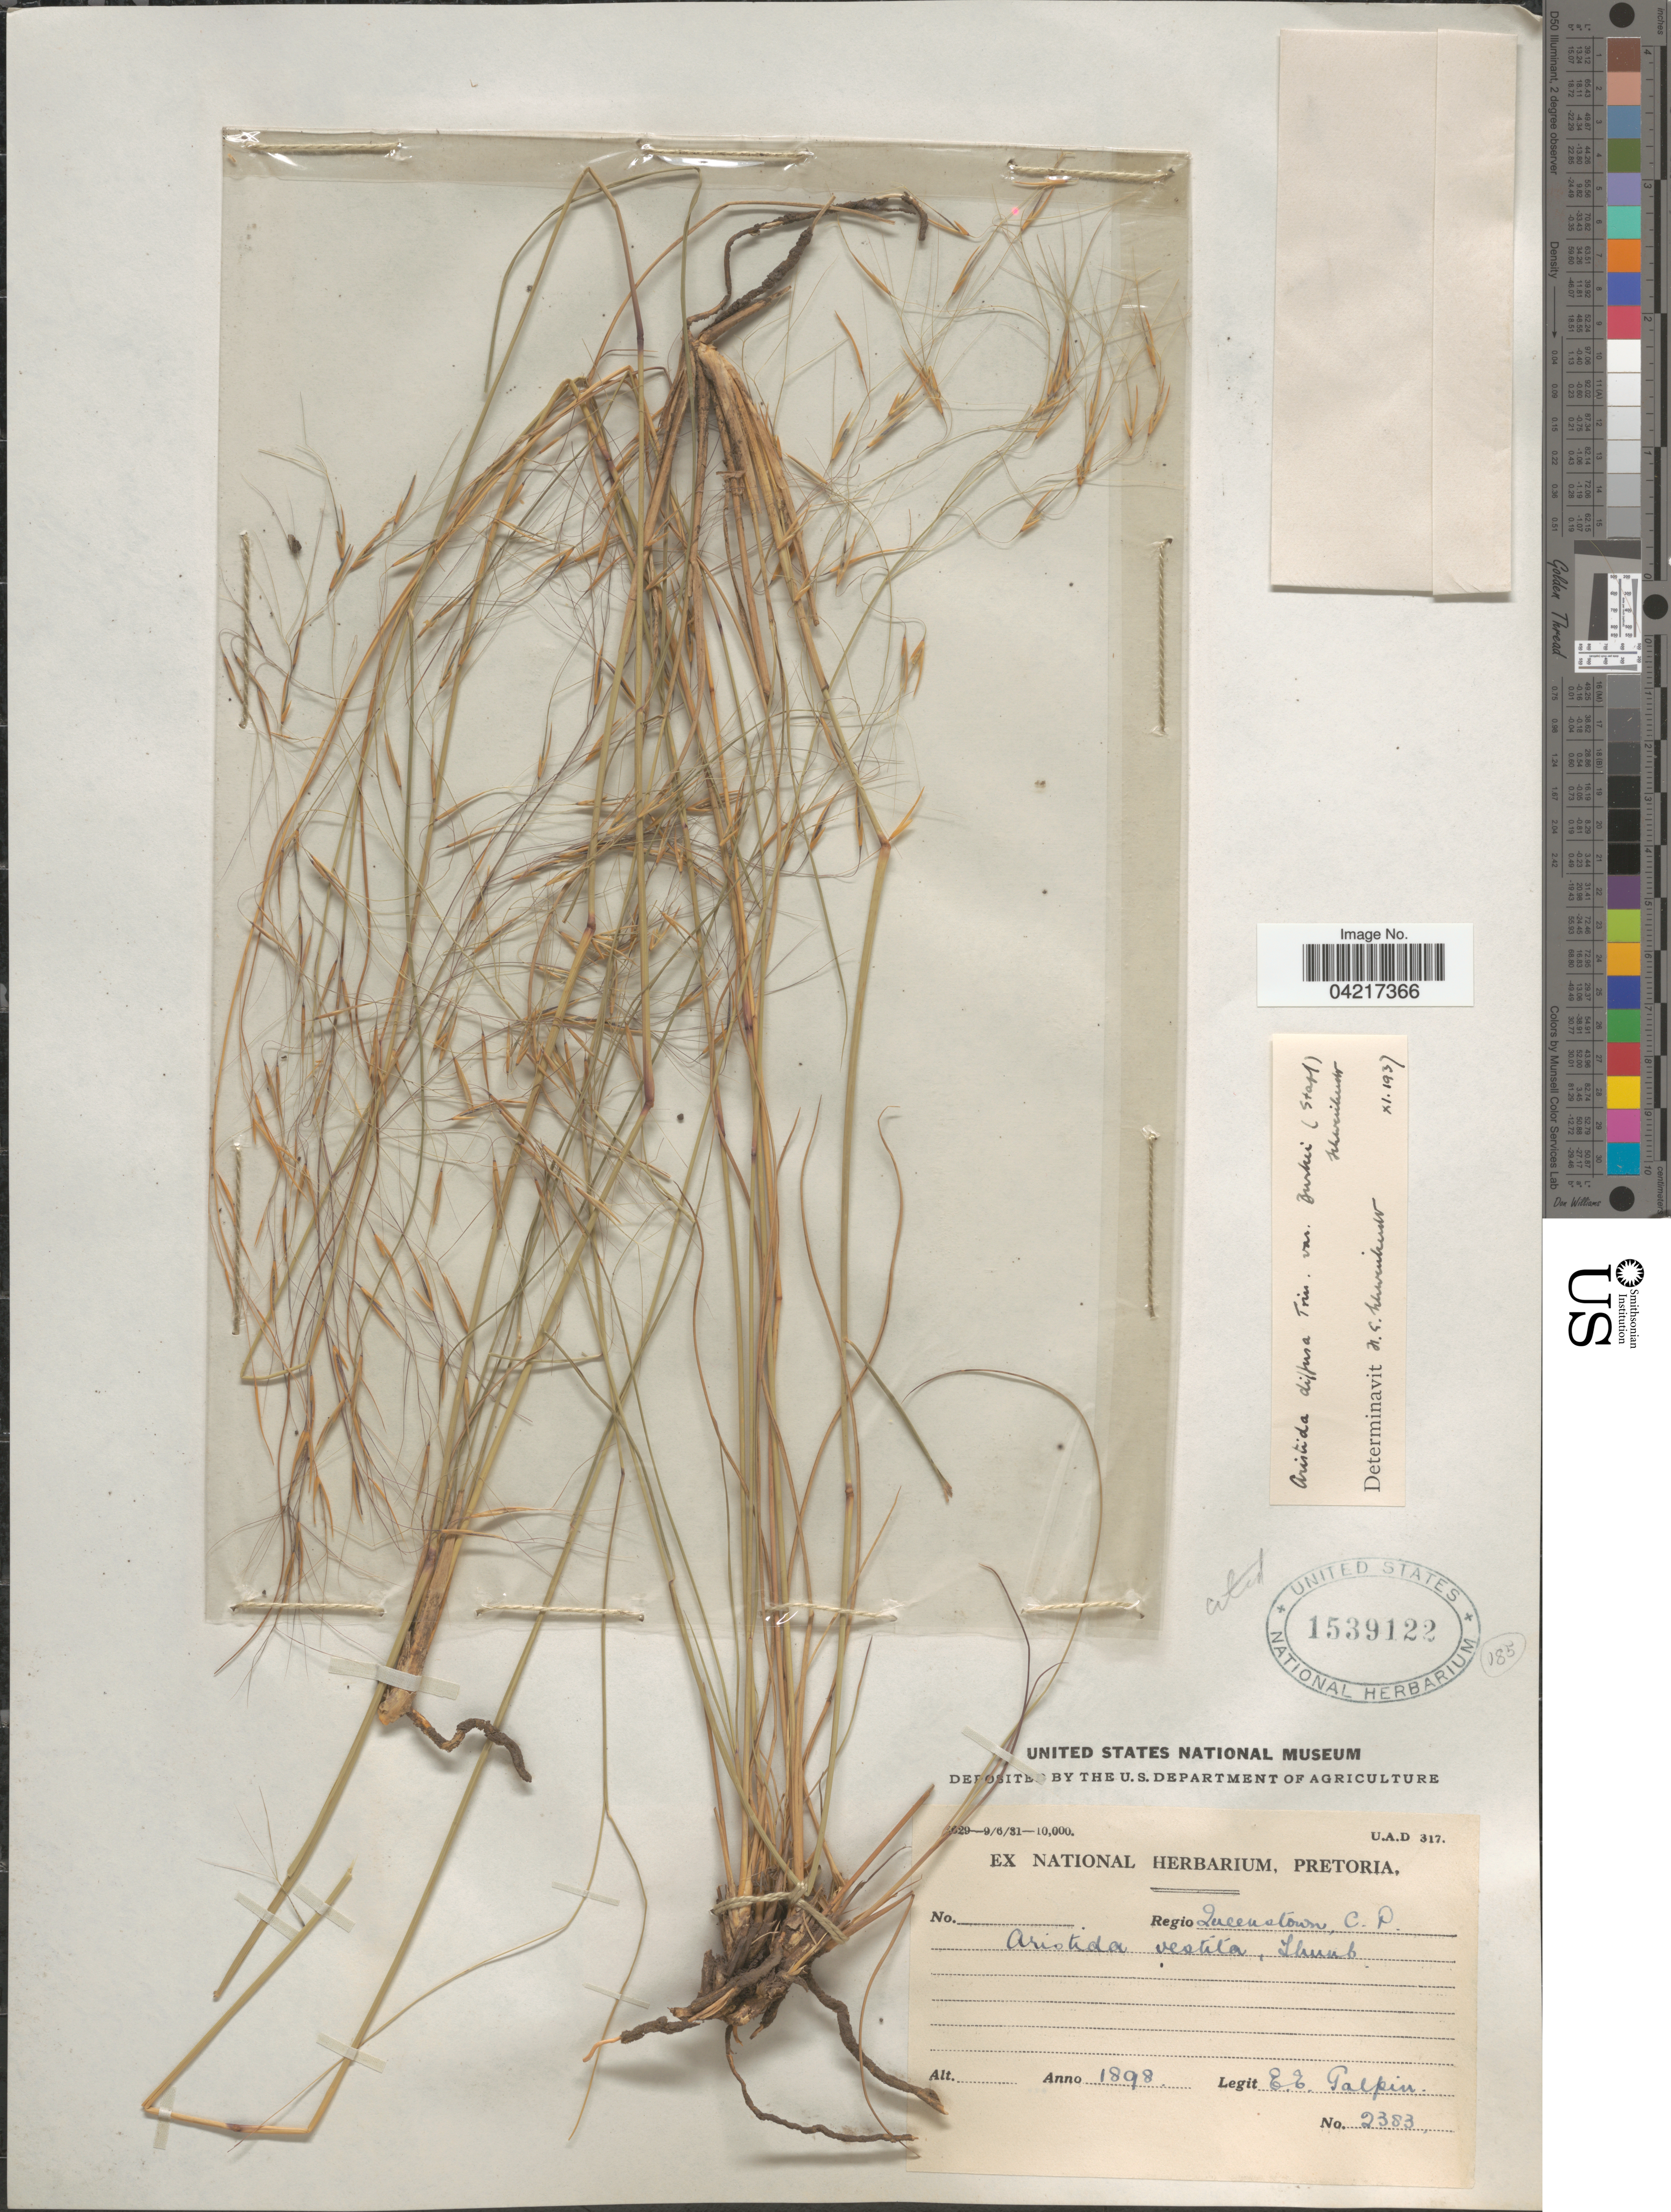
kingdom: Plantae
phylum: Tracheophyta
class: Liliopsida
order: Poales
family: Poaceae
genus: Aristida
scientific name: Aristida diffusa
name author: Trin.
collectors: E. Galpin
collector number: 2383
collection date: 1898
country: South Africa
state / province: Eastern Cape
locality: Regio Queenstown.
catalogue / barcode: US 1539122